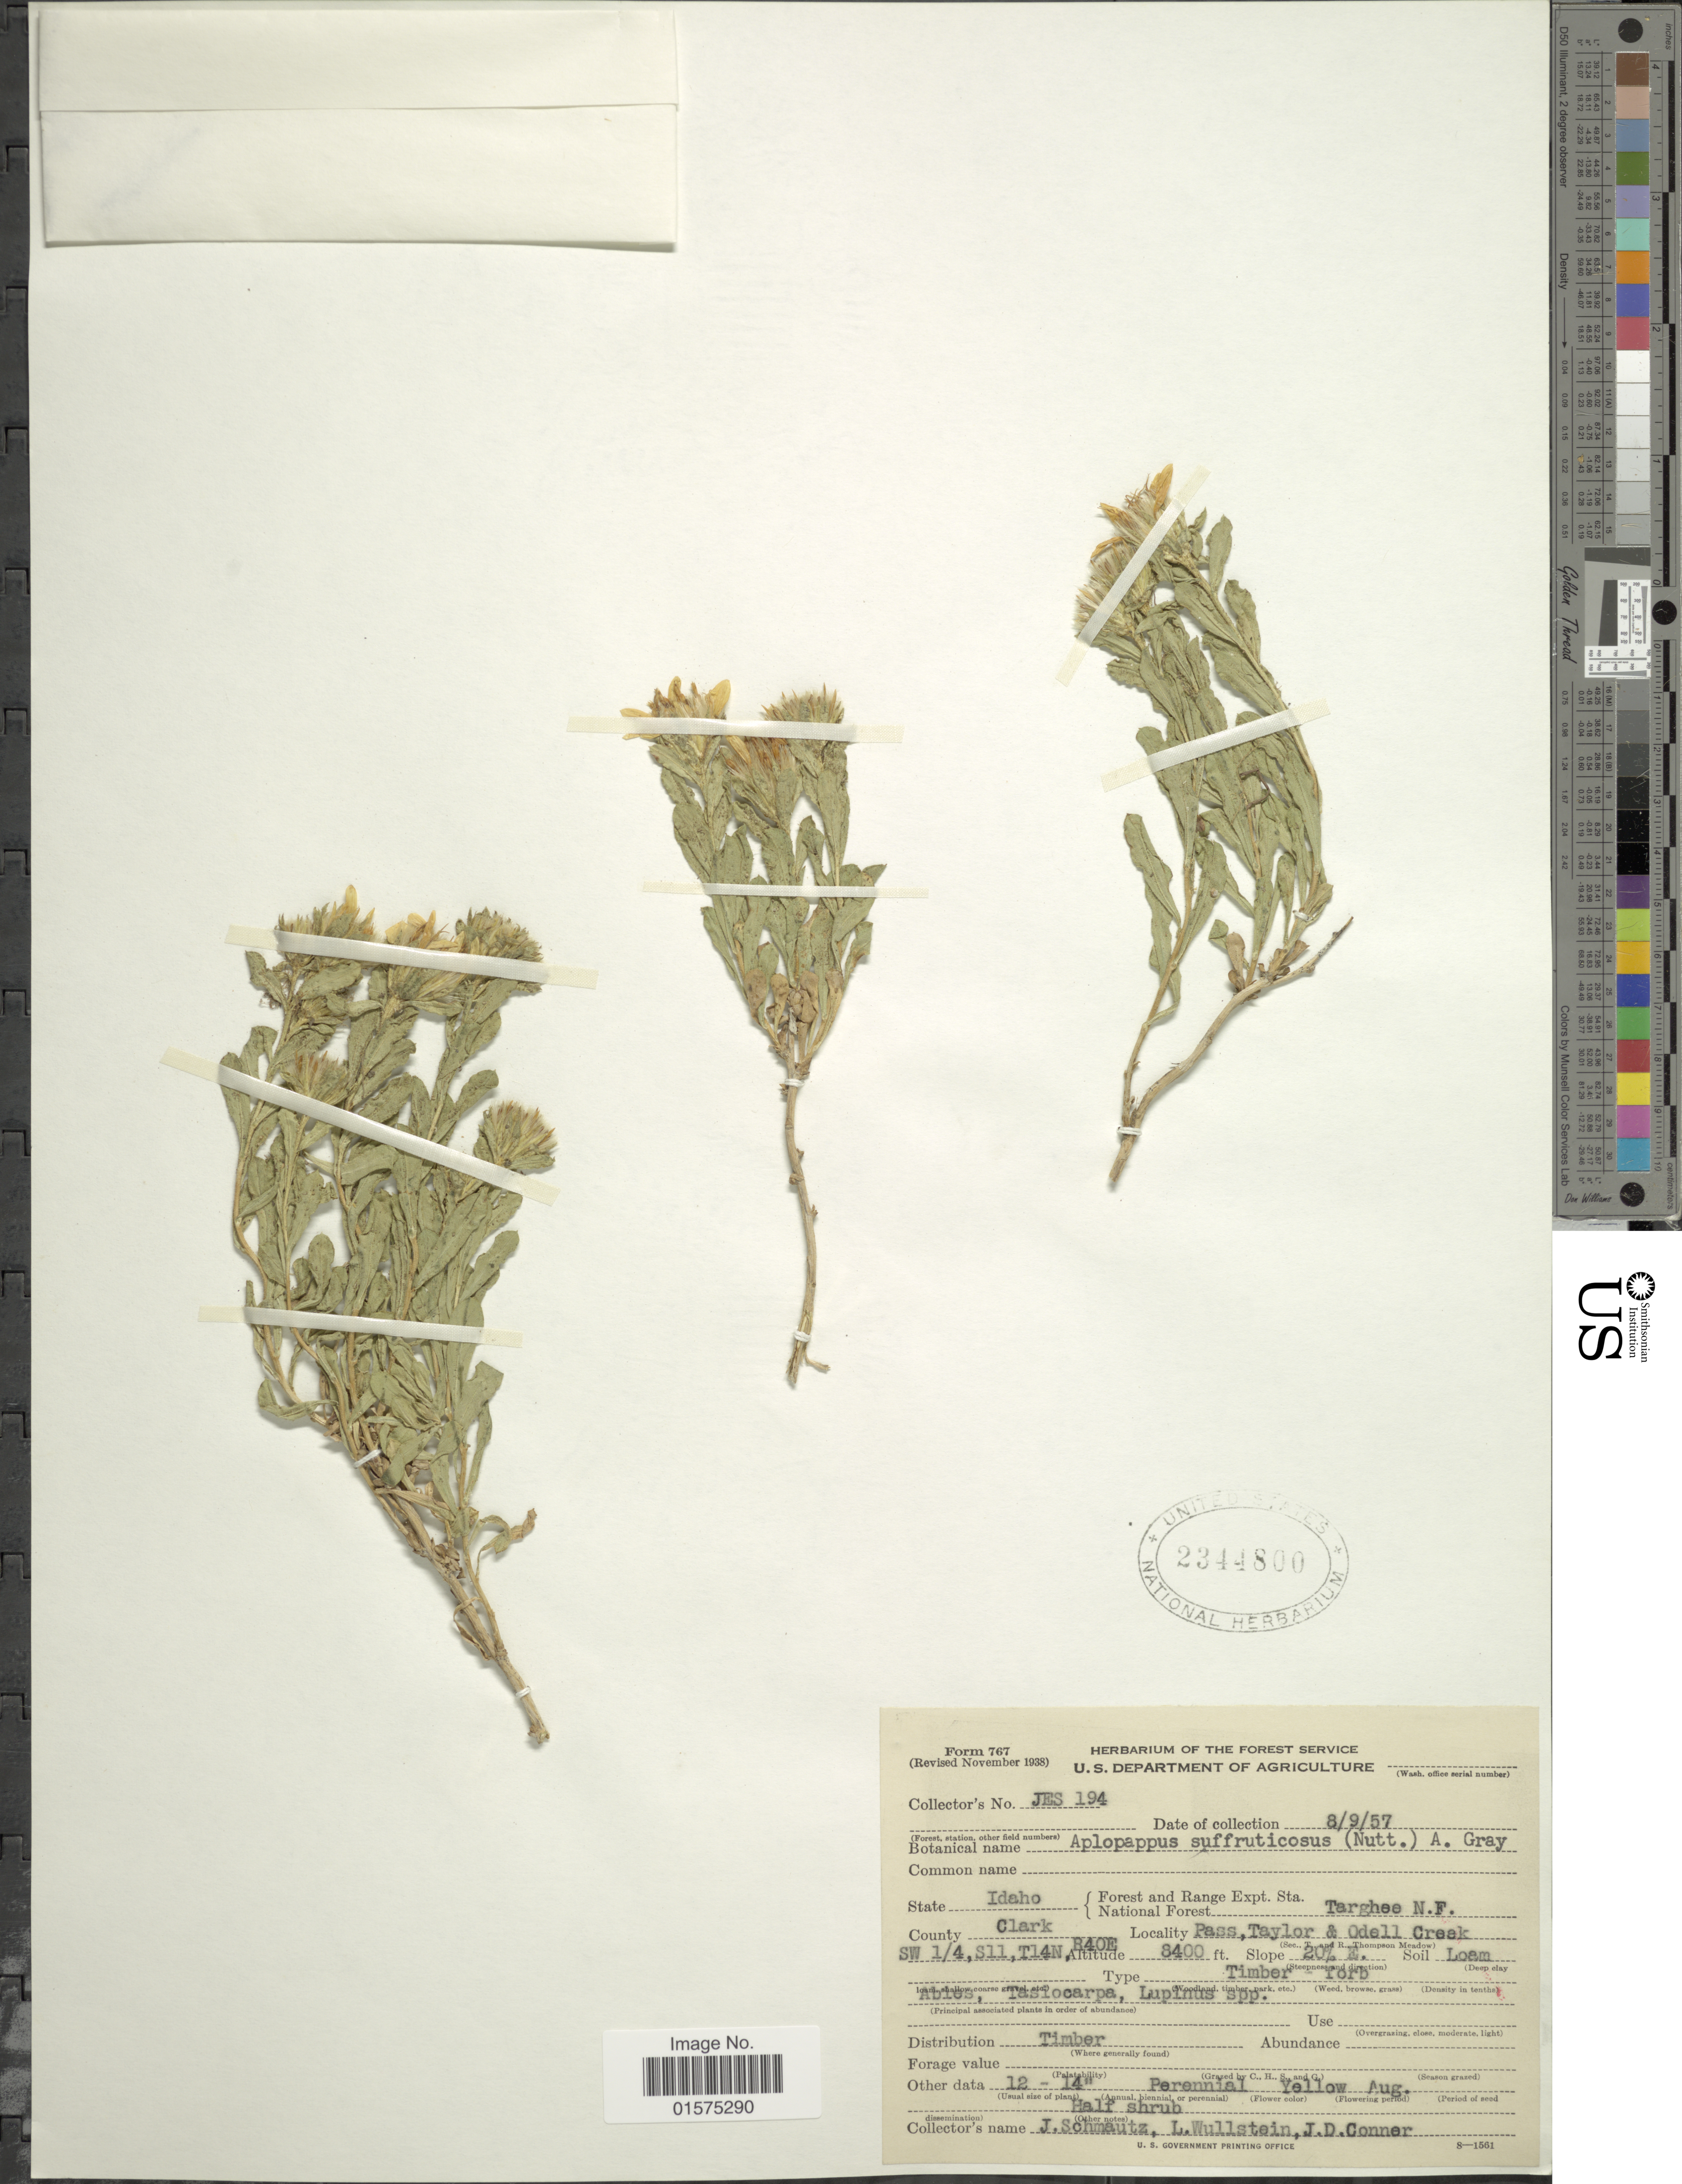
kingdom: Plantae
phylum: Tracheophyta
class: Magnoliopsida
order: Asterales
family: Asteraceae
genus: Ericameria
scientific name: Ericameria suffruticosa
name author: (Nutt.) G.L. Nesom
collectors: J. Schmautz, L. Wullstein & J. Conner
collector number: JES 194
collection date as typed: Transcribed d/m/y: 9/8/57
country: United States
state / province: Idaho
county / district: Clark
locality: Targhee N. F. Pass, taylor & Odell Creek. SW 1/4, S11, T14N. R40E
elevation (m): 2560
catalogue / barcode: US 2344800